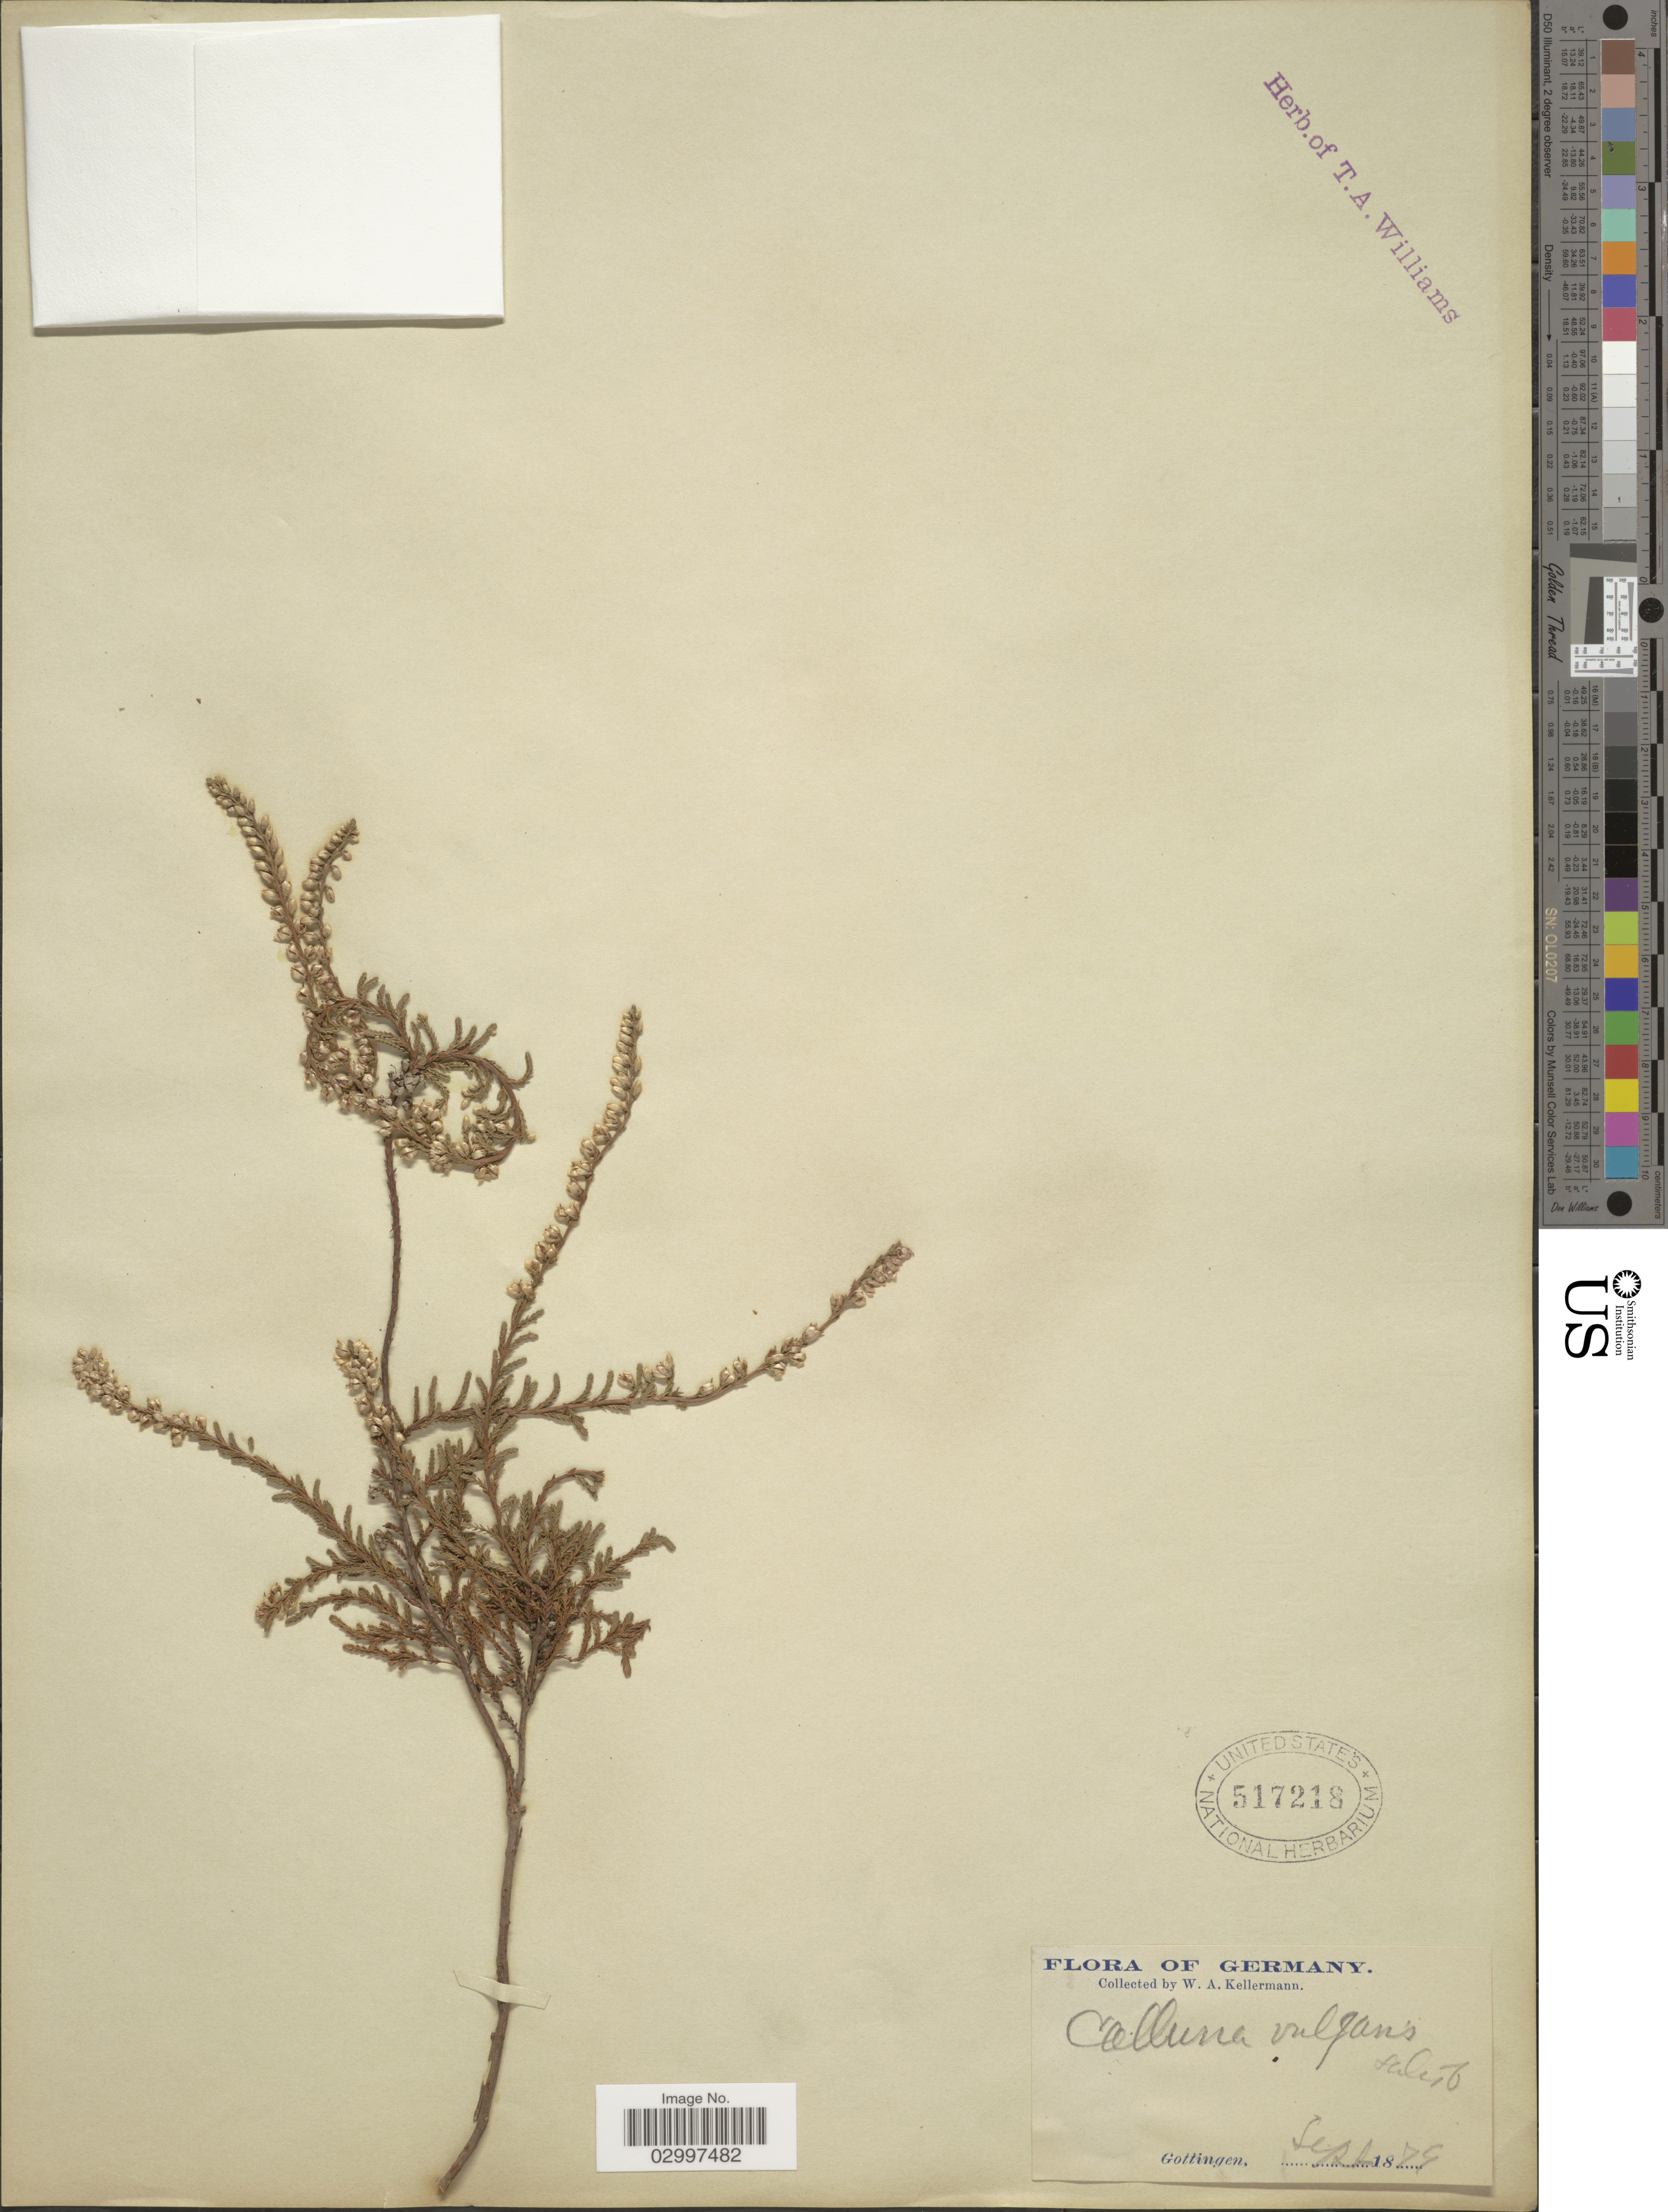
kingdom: Plantae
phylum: Tracheophyta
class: Magnoliopsida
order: Ericales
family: Ericaceae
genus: Calluna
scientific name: Calluna vulgaris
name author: (L.) Hull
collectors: W. A. Kellermann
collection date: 1879-09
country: Germany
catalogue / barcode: US 517218